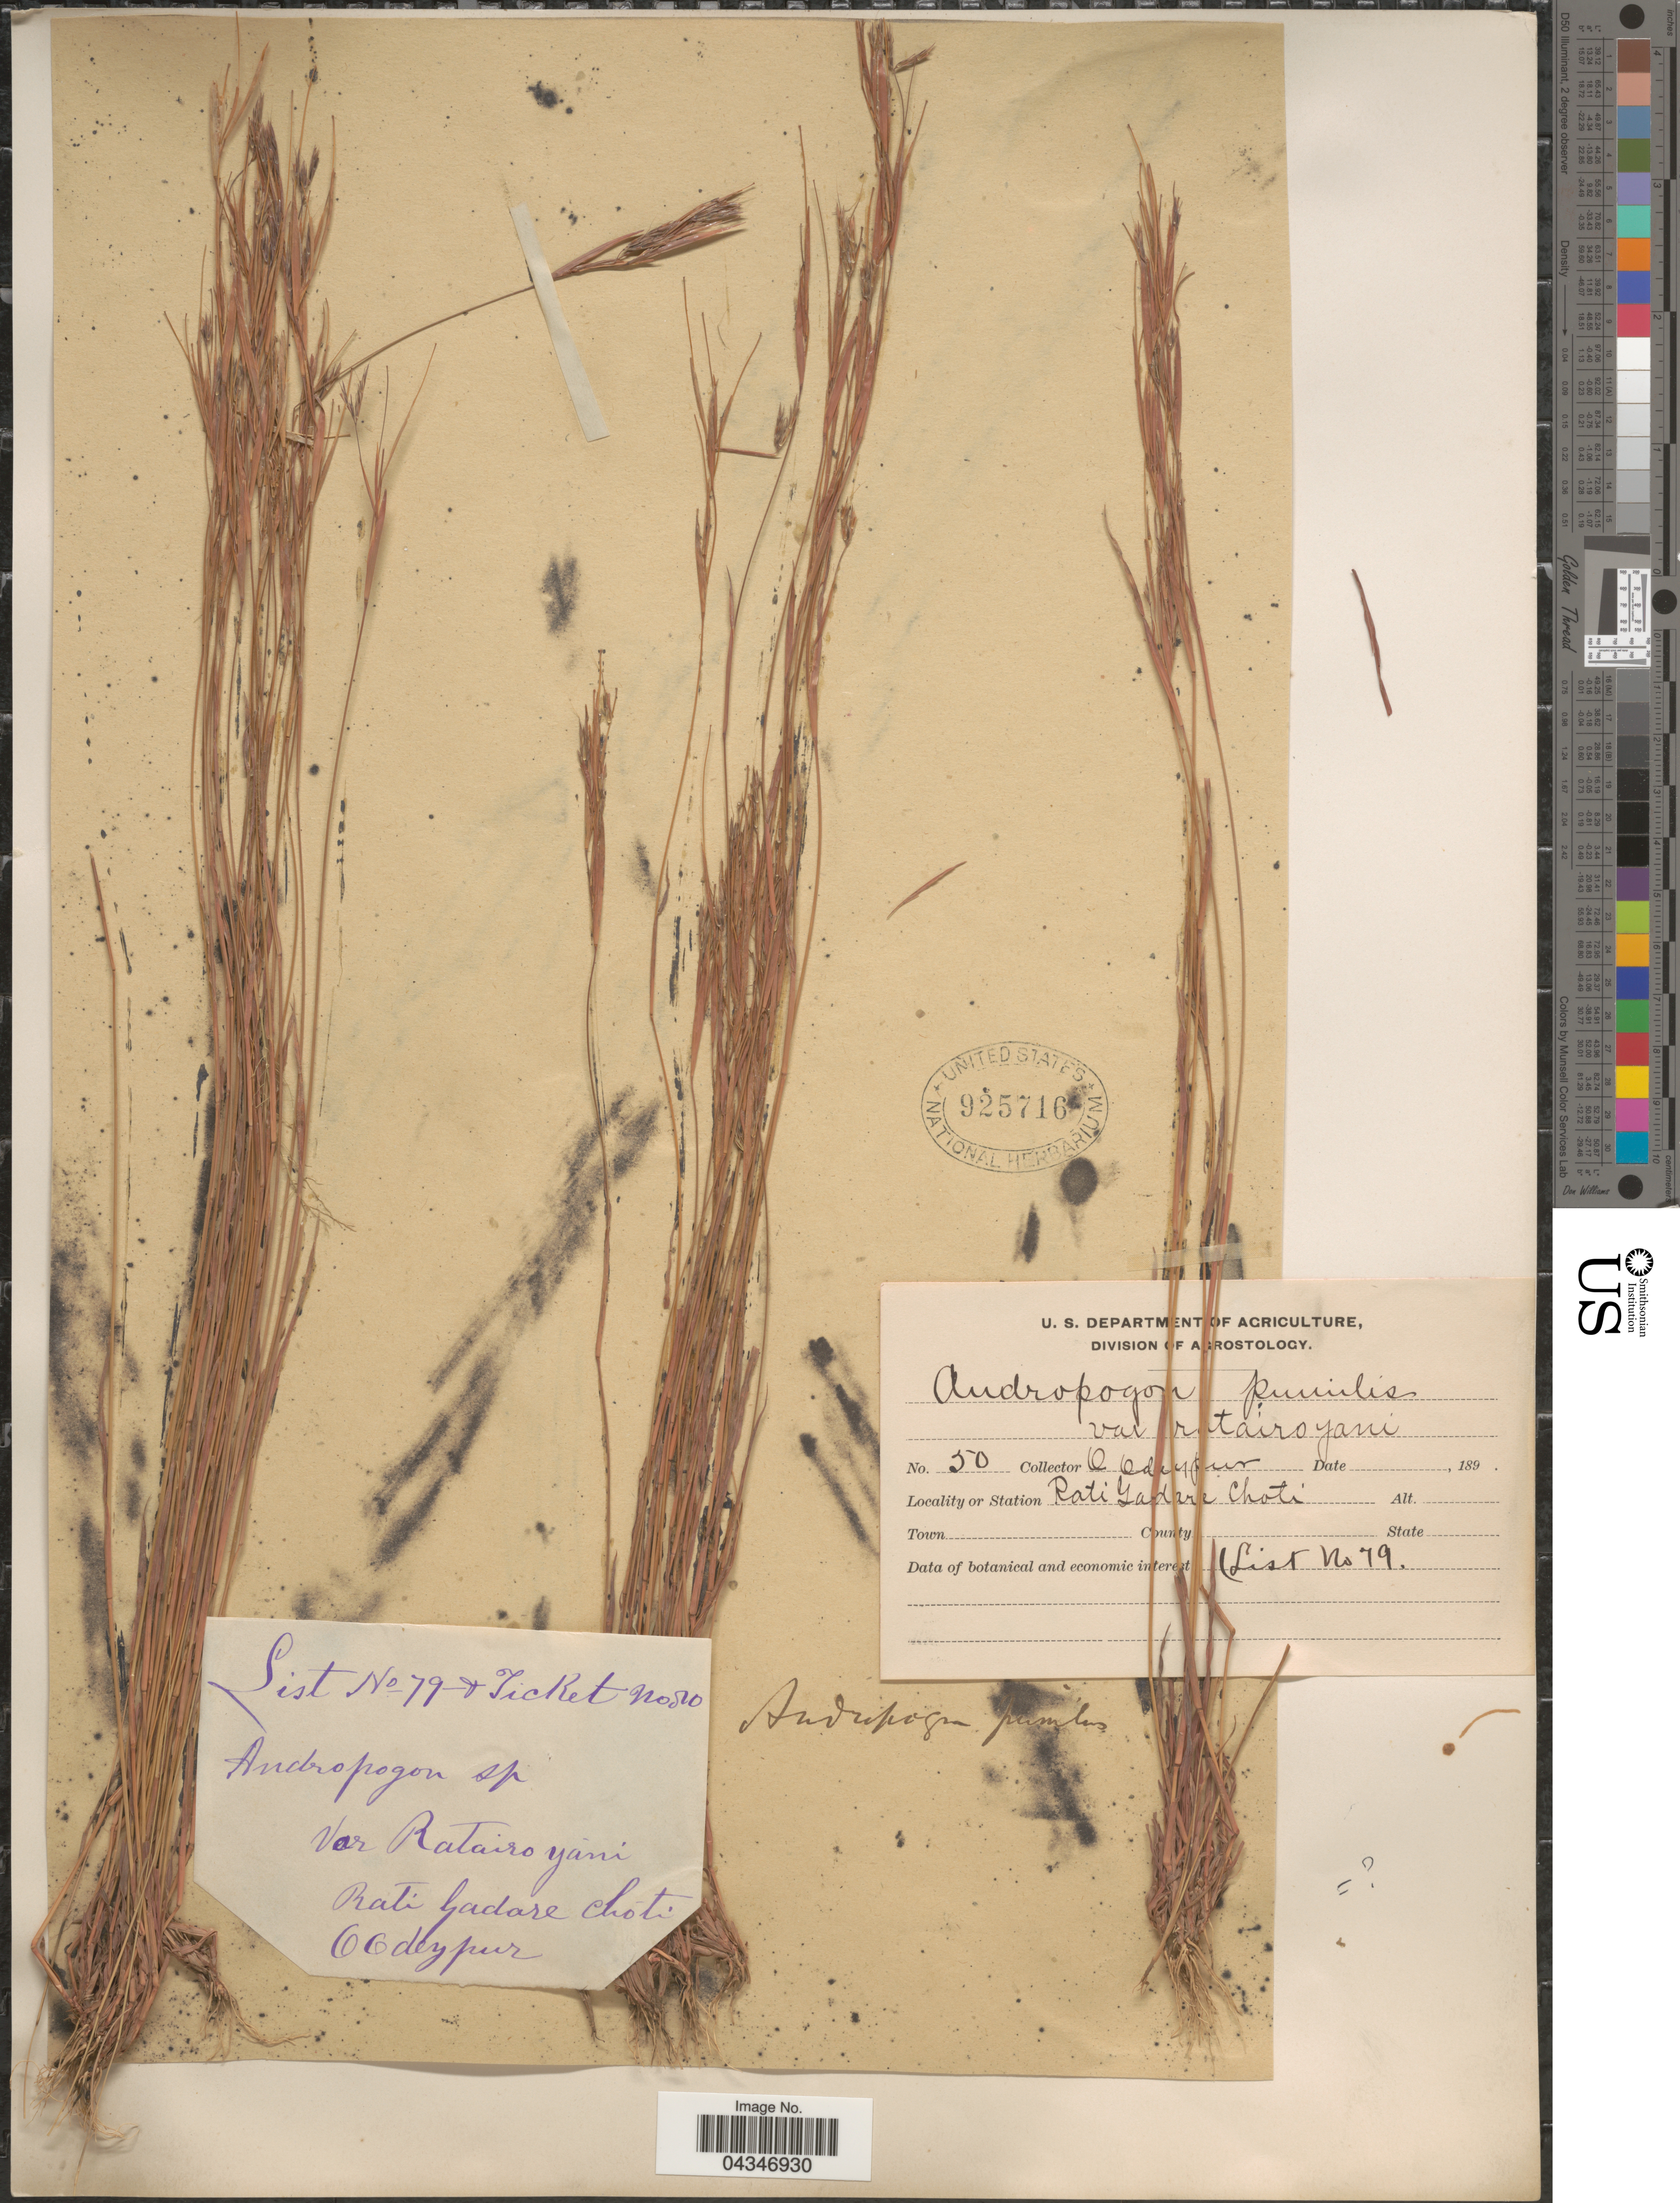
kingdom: Plantae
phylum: Tracheophyta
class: Liliopsida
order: Poales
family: Poaceae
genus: Andropogon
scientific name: Andropogon pumilus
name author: Roxb.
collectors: O. Odeypur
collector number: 50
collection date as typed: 189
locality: Rati Gadare Choti. [interpreted]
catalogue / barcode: US 925716